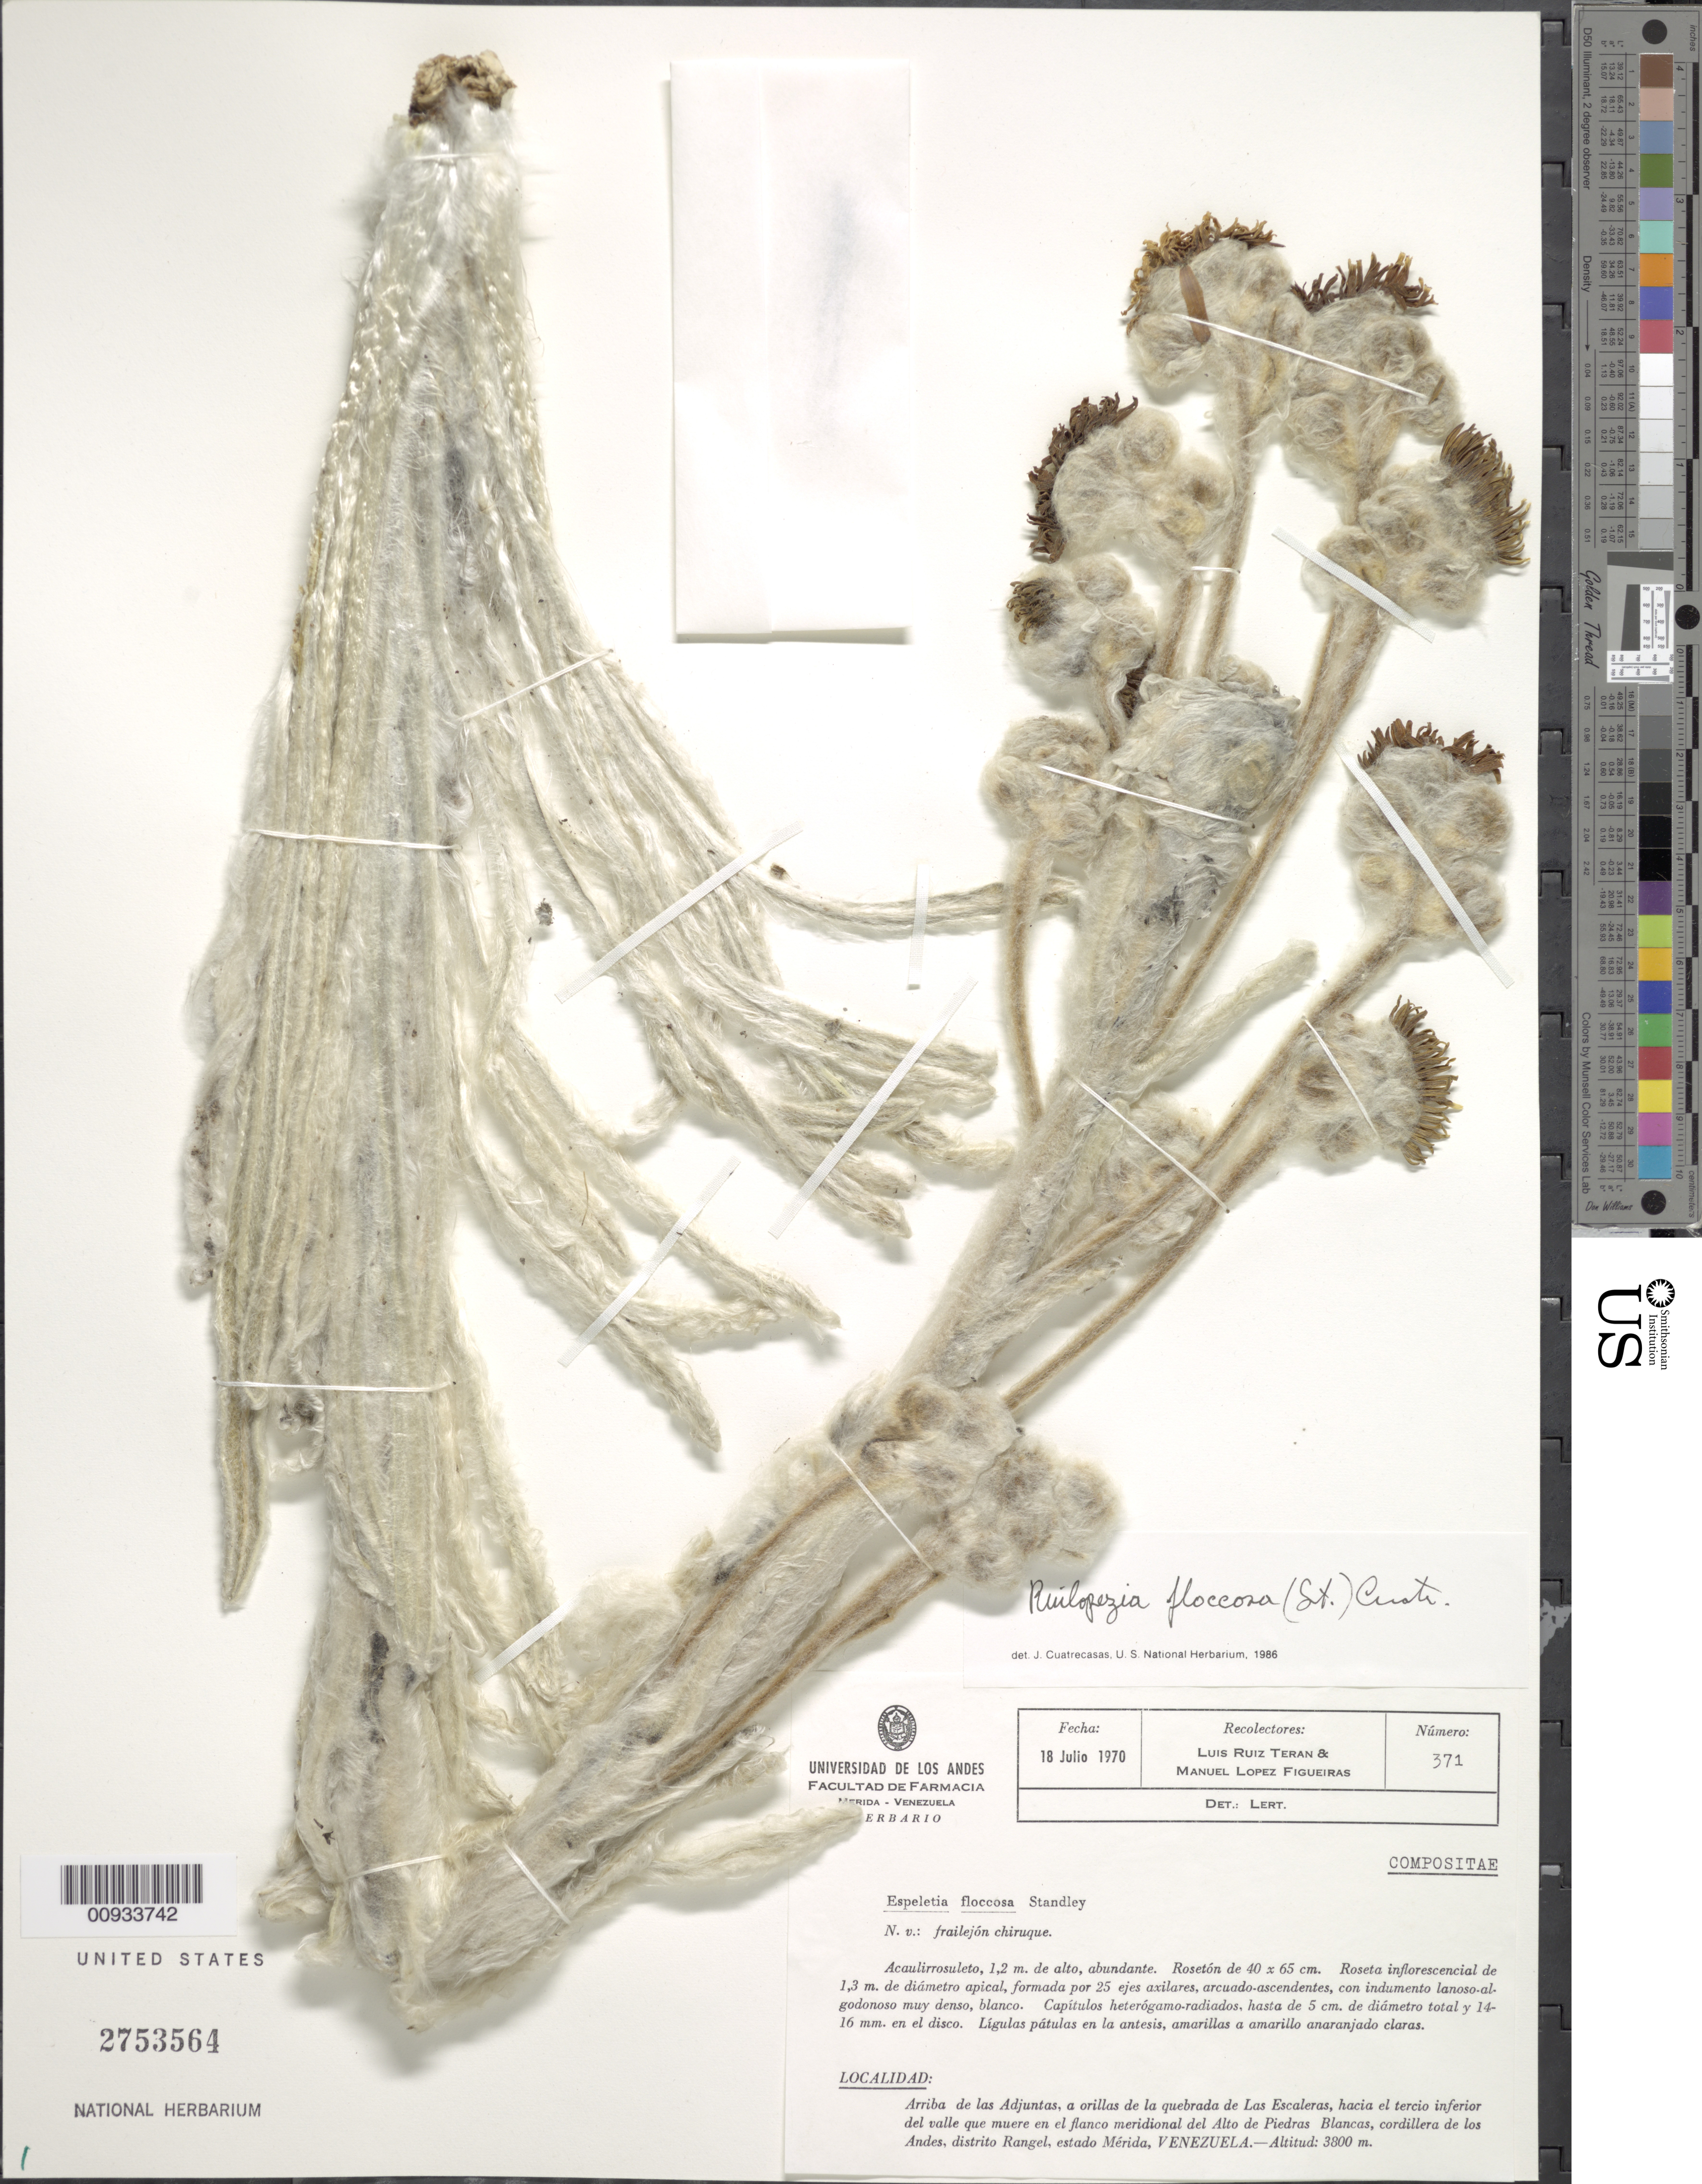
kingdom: Plantae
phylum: Tracheophyta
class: Magnoliopsida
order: Asterales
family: Asteraceae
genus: Ruilopezia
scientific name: Ruilopezia floccosa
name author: (Standl.) Cuatrec.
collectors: L. Teran & M. López Figueiras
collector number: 371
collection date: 1970-07-18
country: Venezuela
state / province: Mérida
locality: Arriba de las Adjuntas, a orillas de la quebrada de Las Escaleras, hacia el tercio inferior del valle que muere en el flanco meridional del Alto de Piedras Blancas, Cordillera de Los Andes, Distrito Rangel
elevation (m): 3800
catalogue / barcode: US 2753564